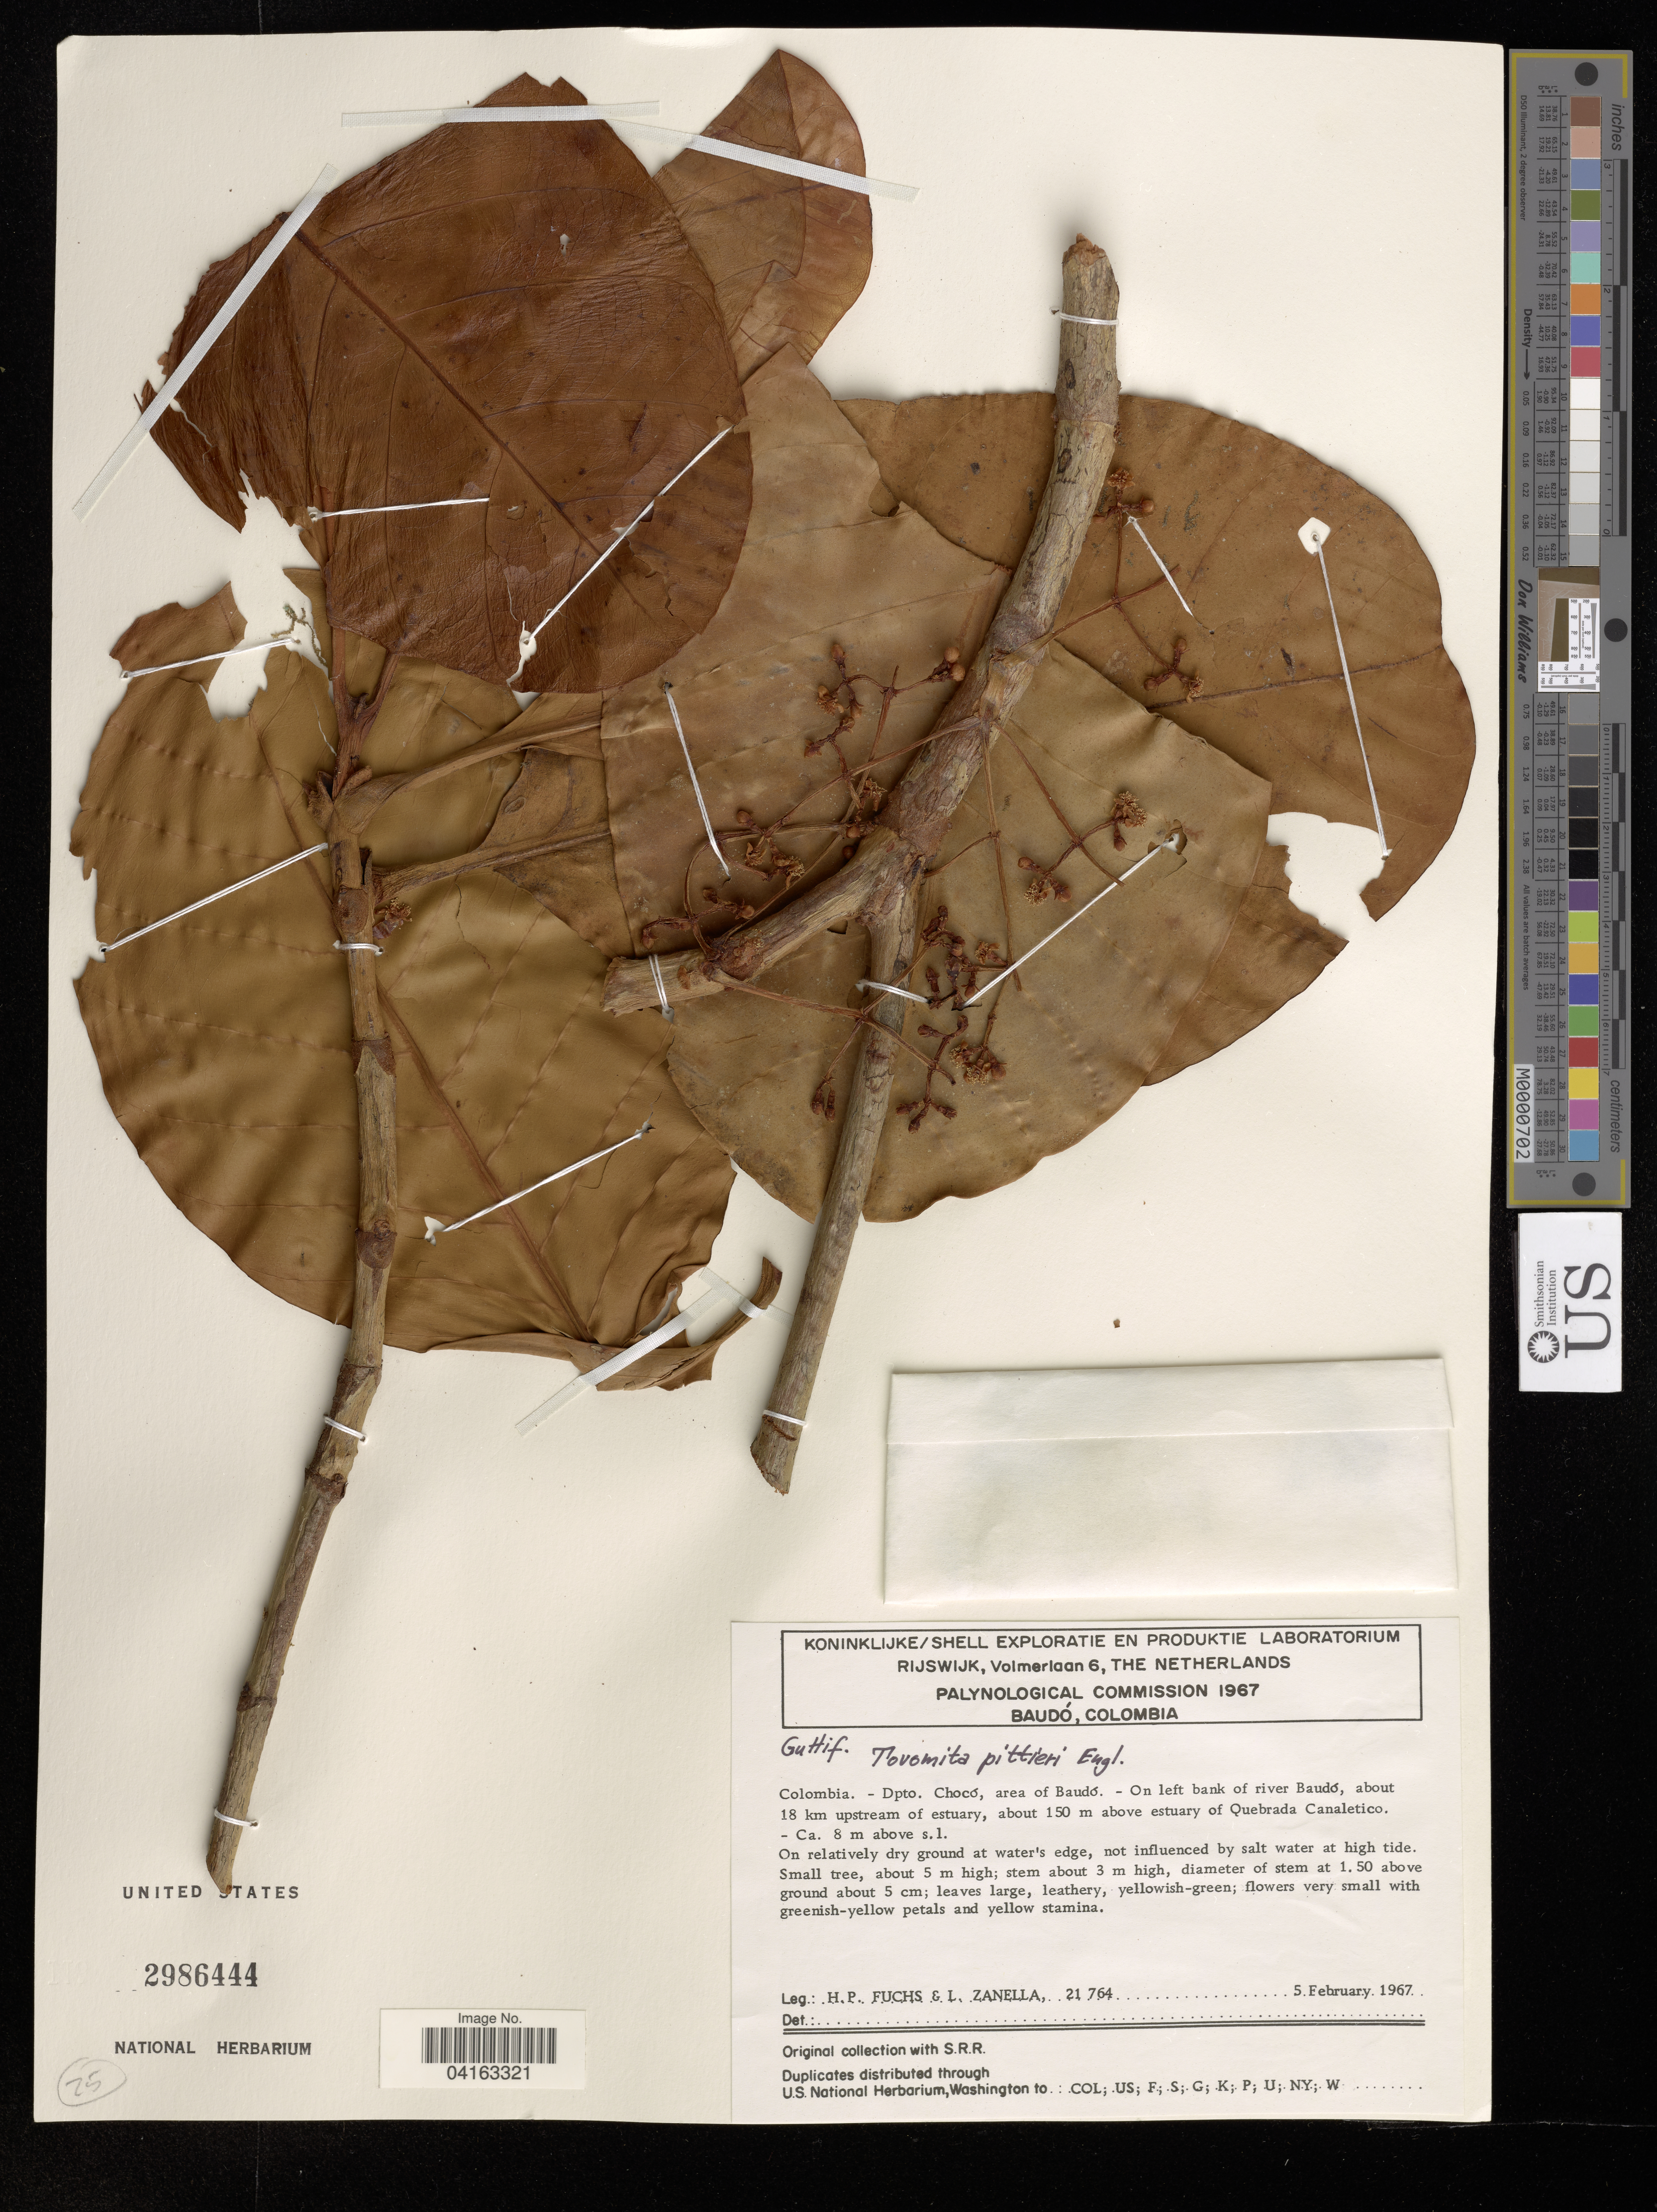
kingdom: Plantae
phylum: Tracheophyta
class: Magnoliopsida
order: Malpighiales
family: Clusiaceae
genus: Dystovomita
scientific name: Dystovomita paniculata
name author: (Donn. Sm.) Hammel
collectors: H. P. Fuchs & L. Zanella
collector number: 21764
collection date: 1967-02-05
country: Colombia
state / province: Chocó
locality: Dpto. Chocó, area of Baudó. - On left bank of river Baudó, about 18 km upstream of estuary, about 150 m above estuary of Quebrada Canaletico. - Ca. 8 m above s.1.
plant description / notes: Cited by B. Hammel in Ann. Missouri Bot. Gard. 76: 927. 1989.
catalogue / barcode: US 2986444